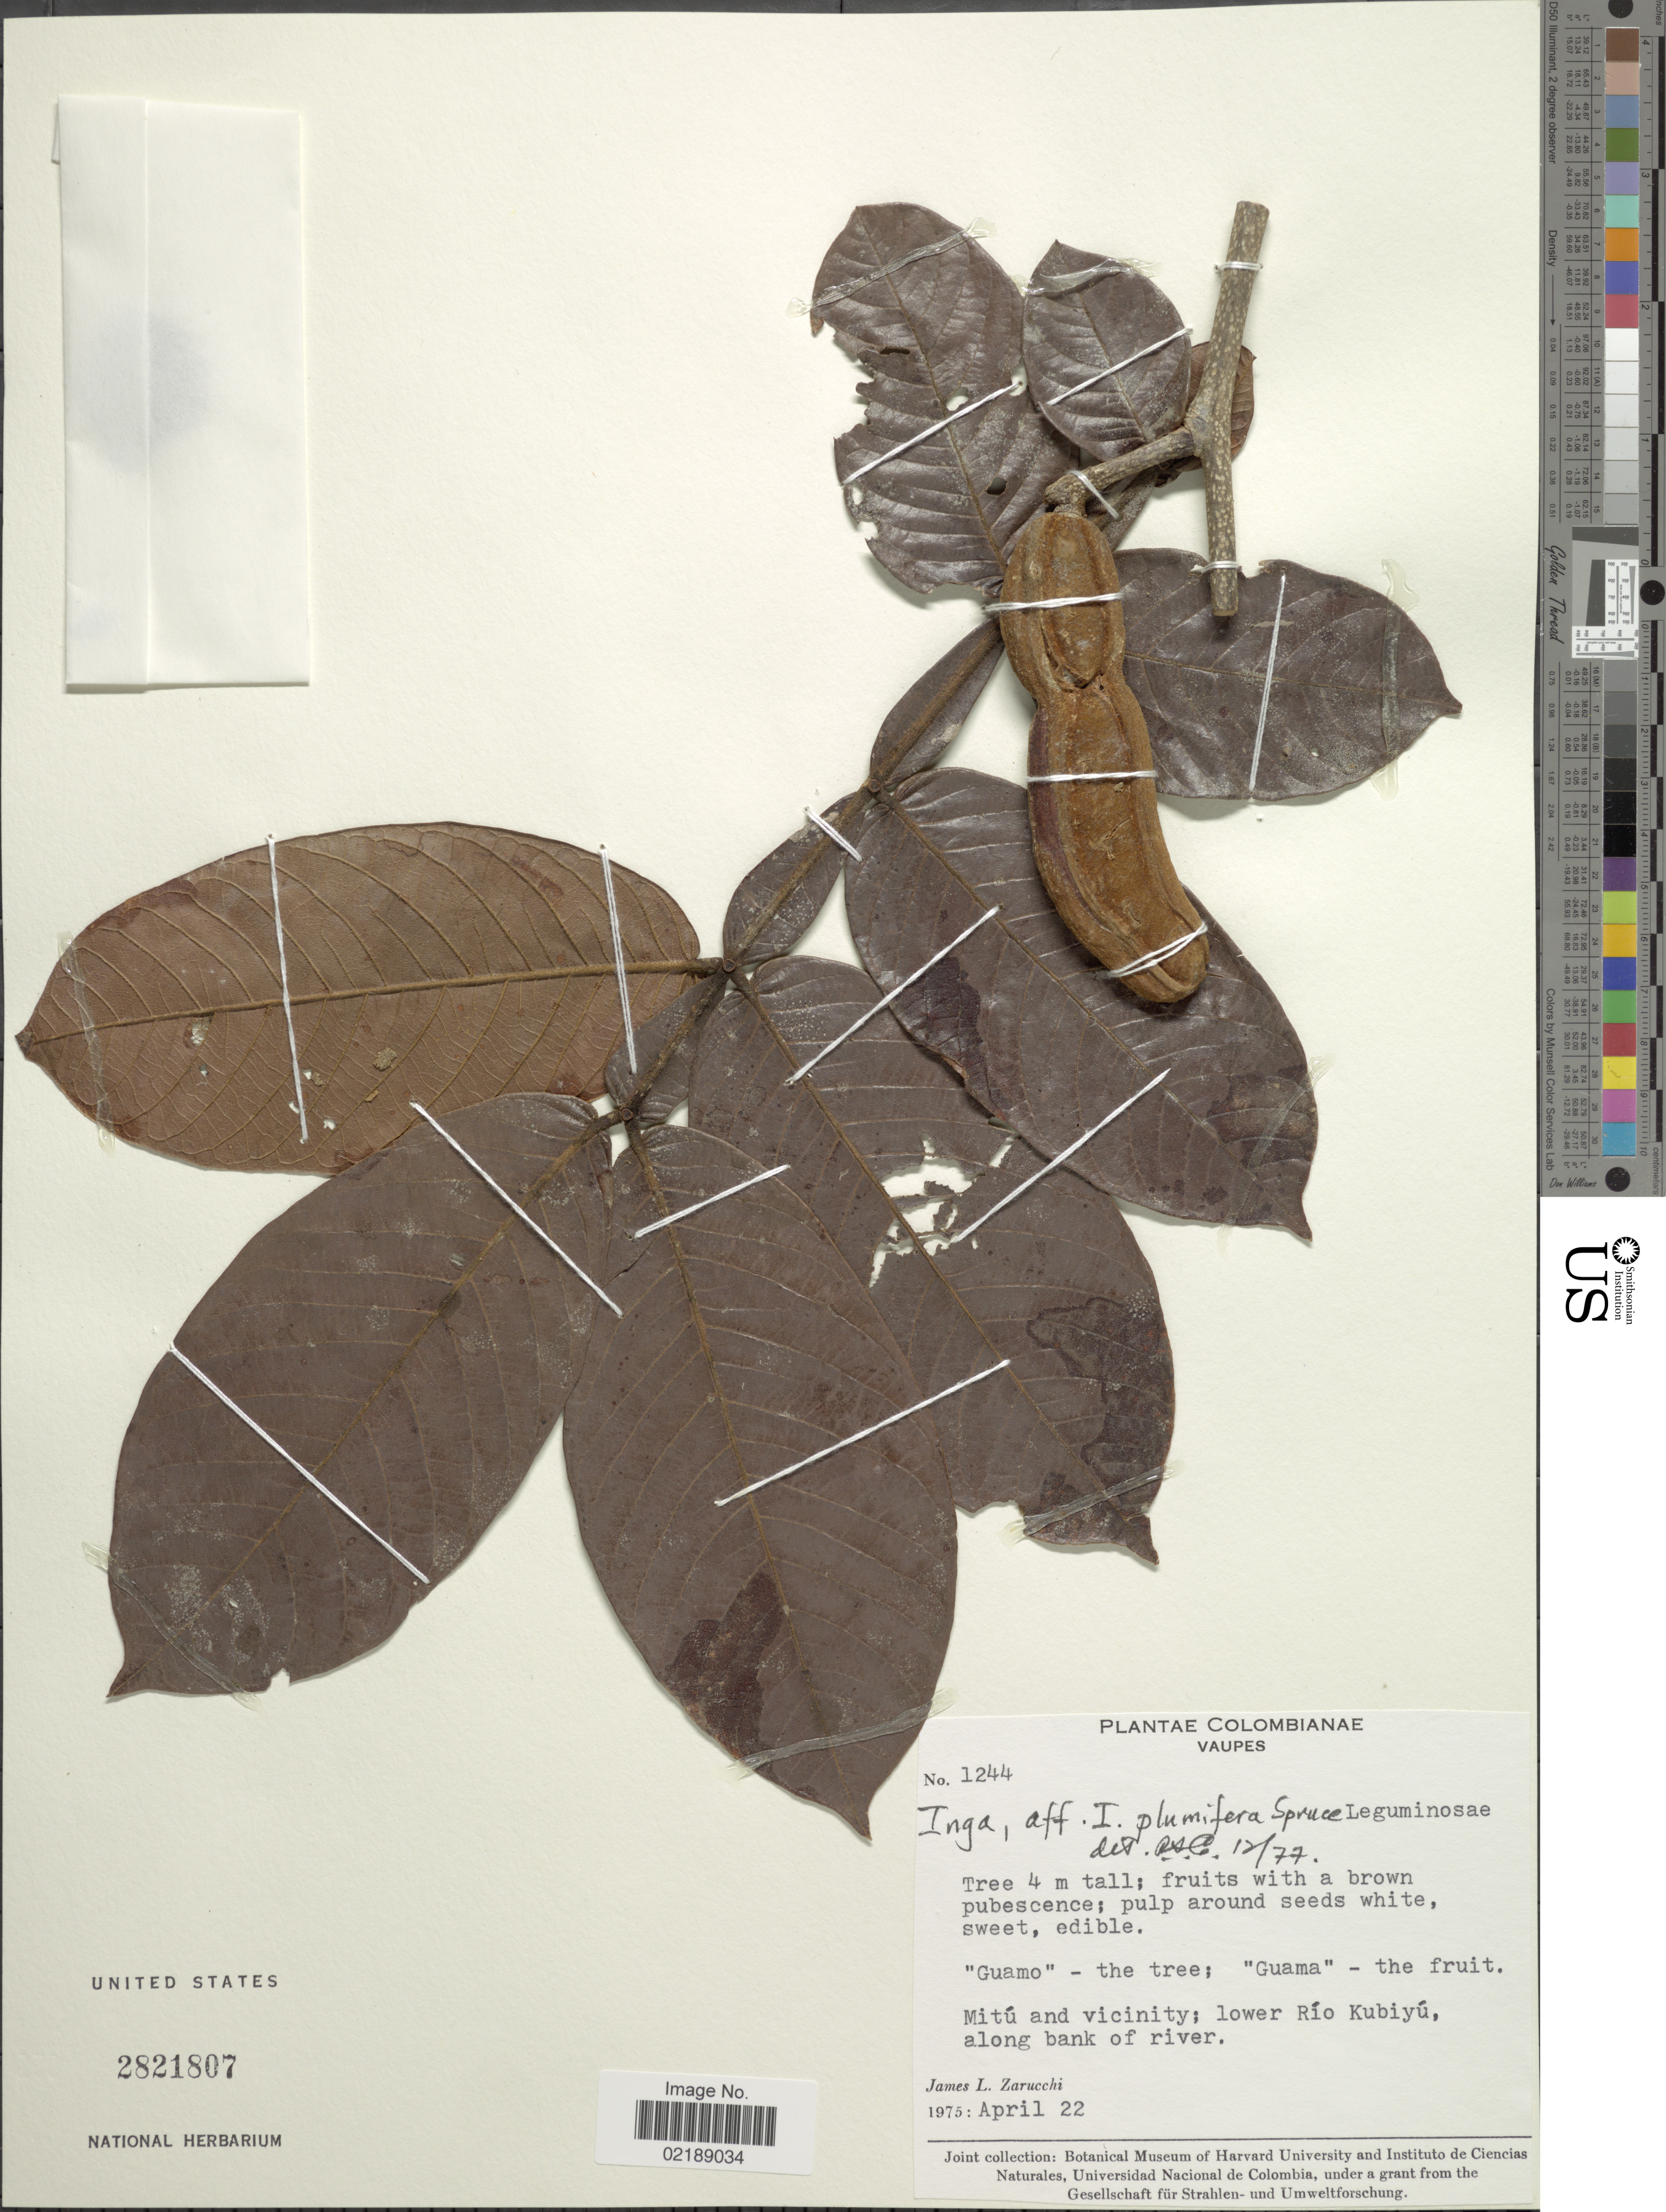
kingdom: Plantae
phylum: Tracheophyta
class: Magnoliopsida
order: Fabales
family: Fabaceae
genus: Inga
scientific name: Inga plumifera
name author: Spruce ex Benth.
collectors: J. L. Zarucchi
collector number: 1244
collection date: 1975-04-22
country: Colombia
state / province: Vaupés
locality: Mitu and Vicinity, lower Rio Kubiyu, along bank of river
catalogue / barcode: US 2821807